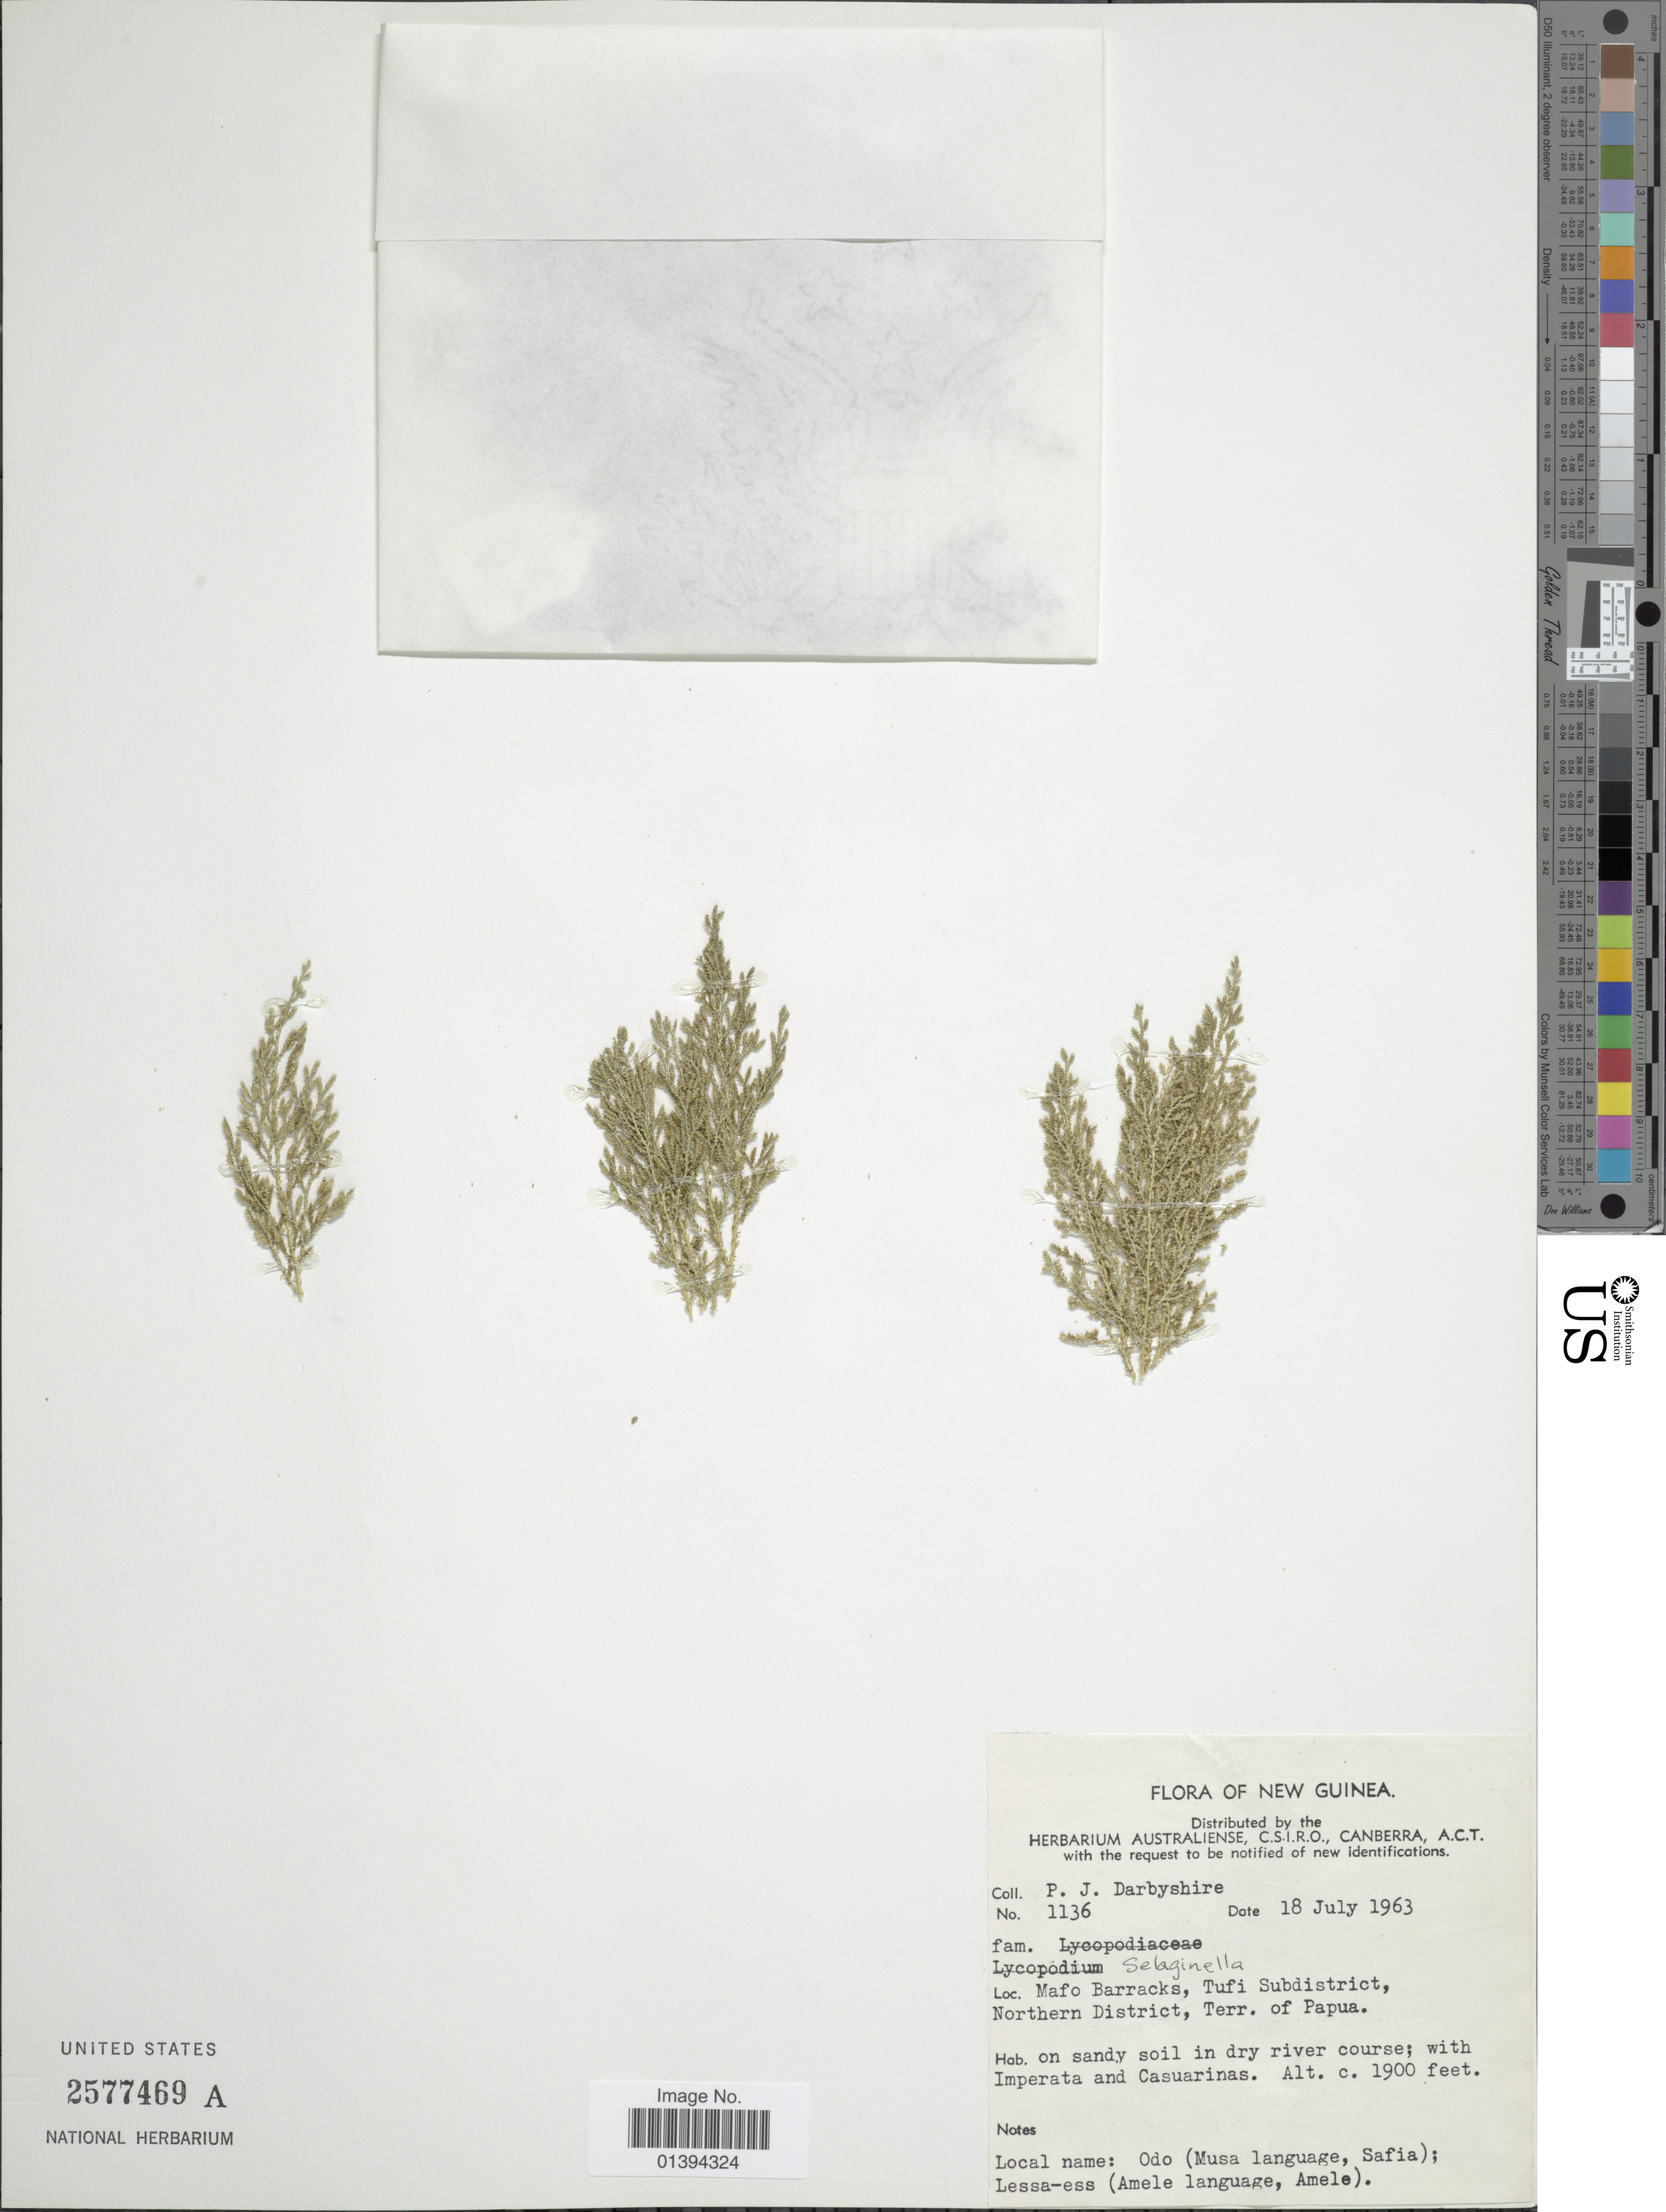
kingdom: Plantae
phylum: Tracheophyta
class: Lycopodiopsida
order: Selaginellales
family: Selaginellaceae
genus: Selaginella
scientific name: Selaginella sp.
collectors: P. Darbyshire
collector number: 1136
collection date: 1963-07-18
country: Papua New Guinea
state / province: Northern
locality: Mafo Barracks, Tufi Subdistrict, Northern District, Terr. of Papua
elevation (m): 579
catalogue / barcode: US 2577469A